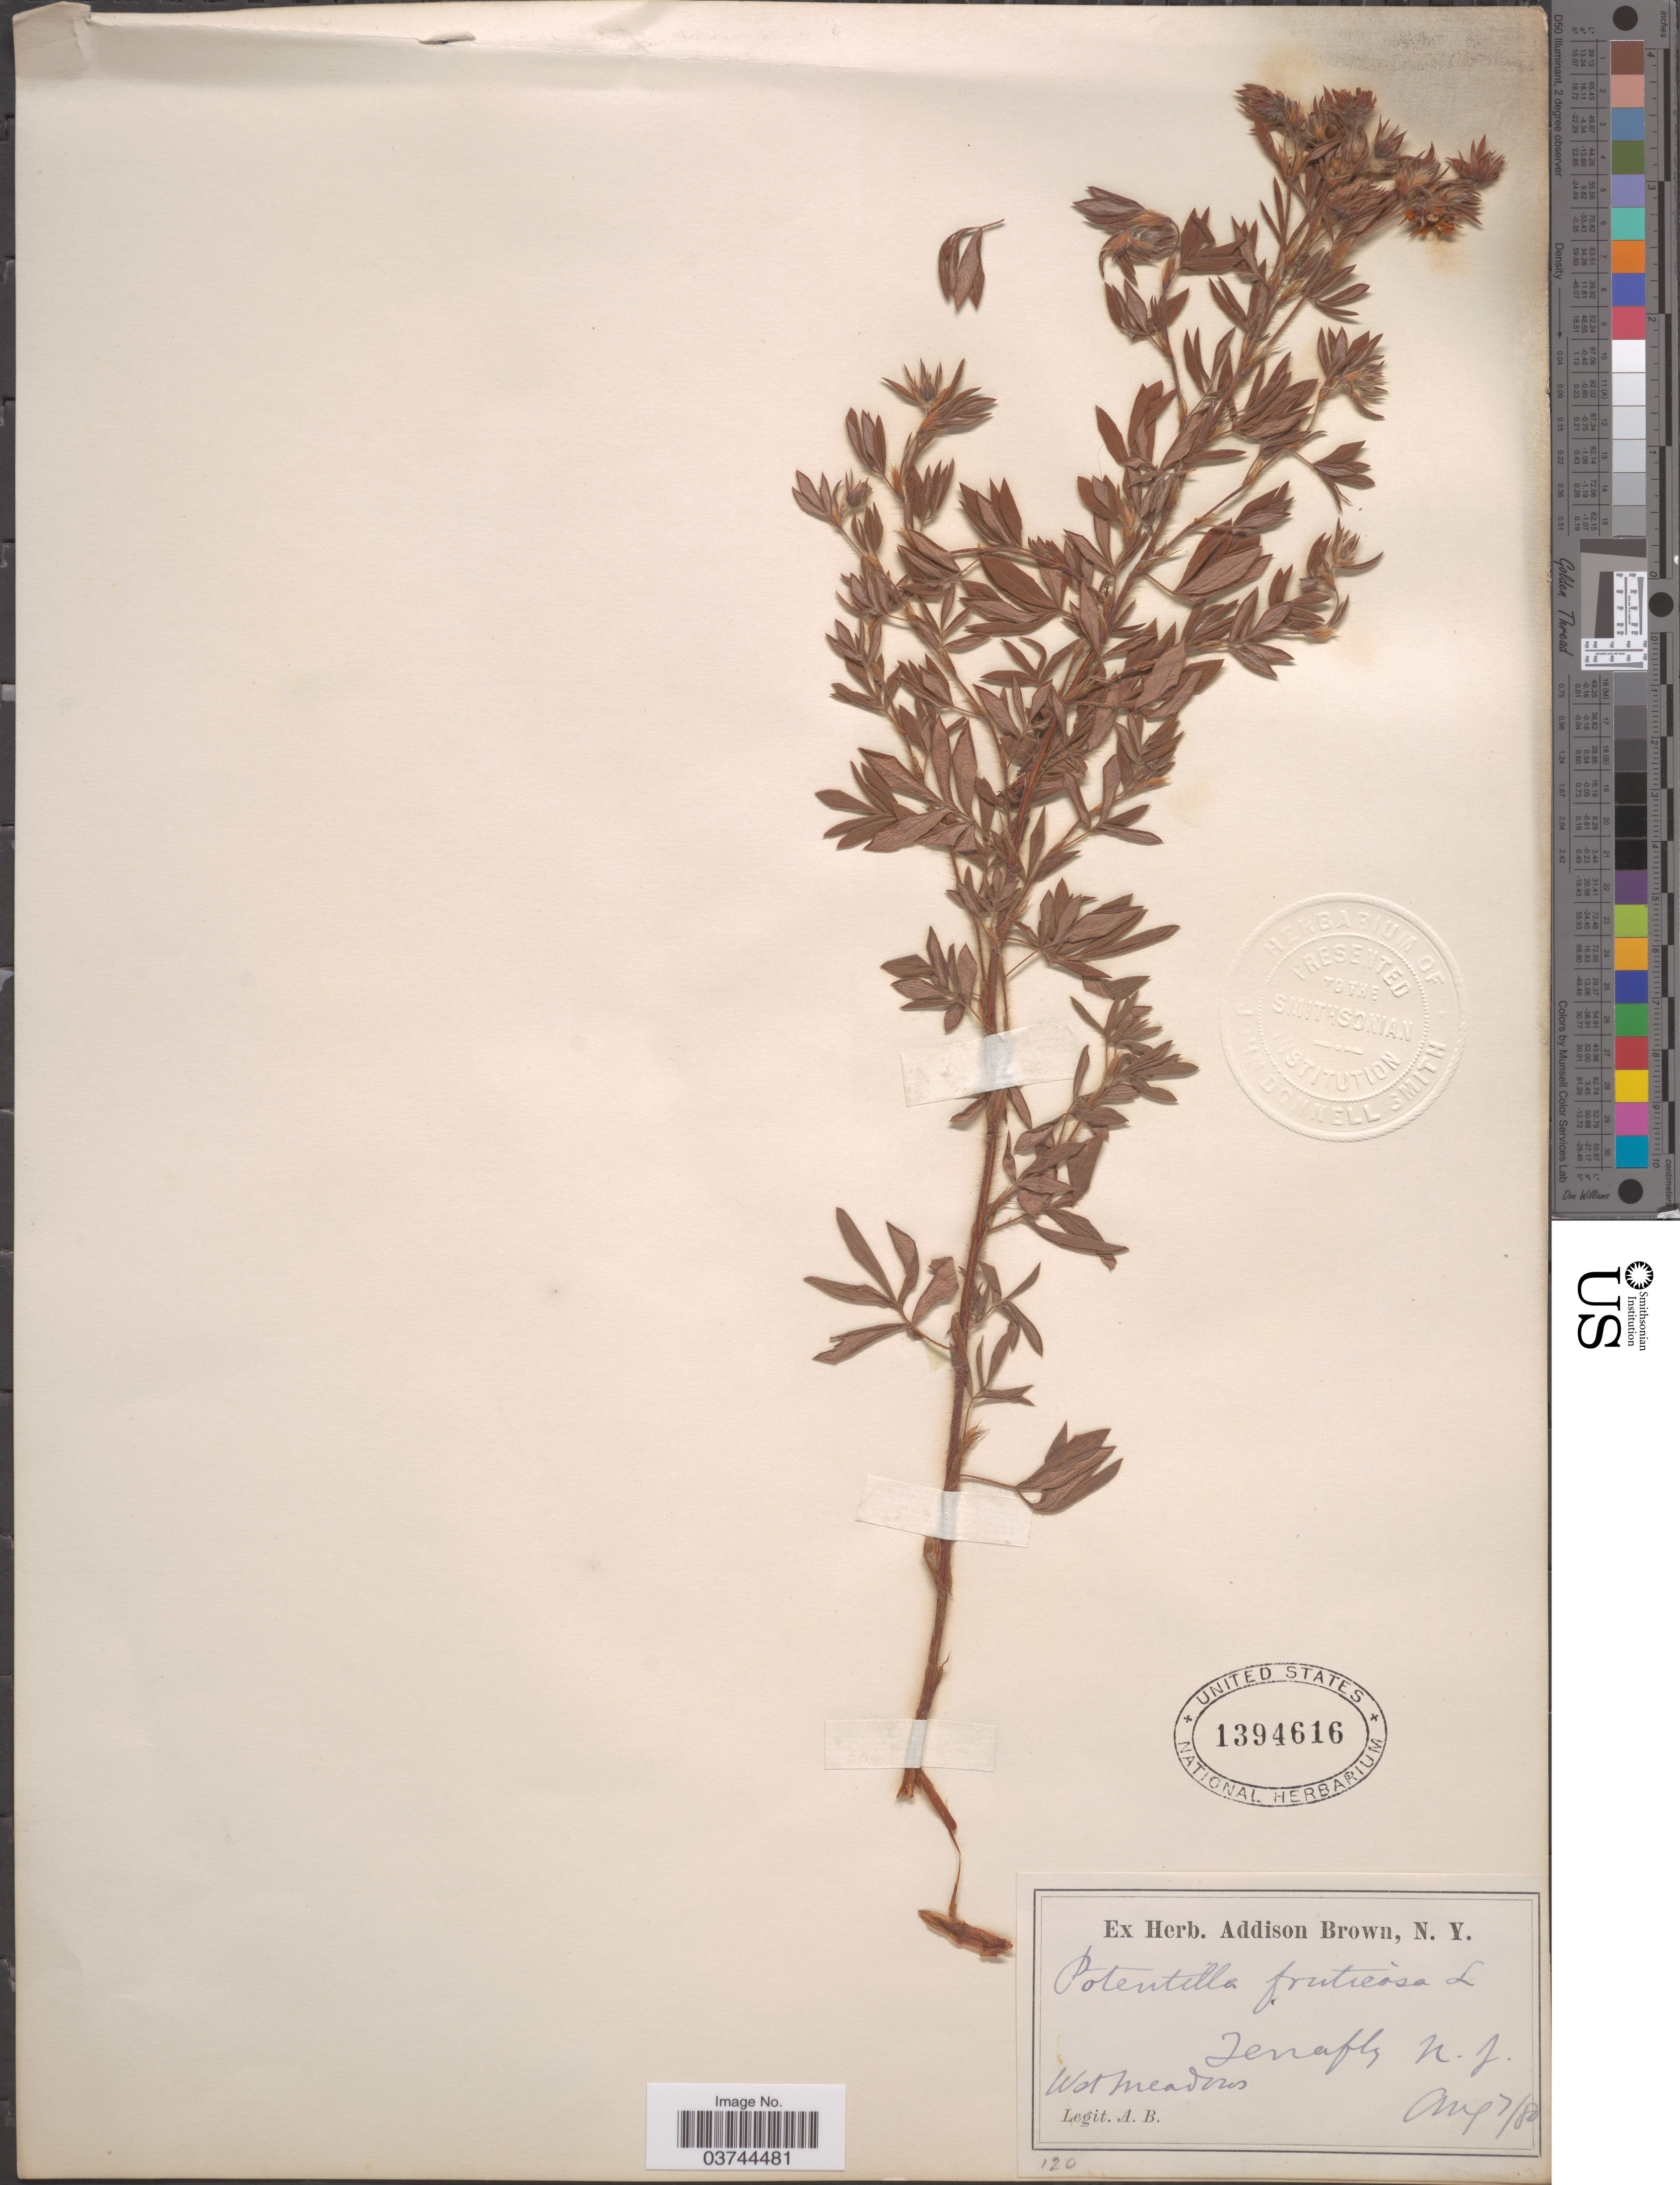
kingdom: Plantae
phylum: Tracheophyta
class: Magnoliopsida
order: Rosales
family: Rosaceae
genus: Dasiphora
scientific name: Dasiphora fruticosa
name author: (L.) Rydb.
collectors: A. Brown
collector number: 120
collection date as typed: Transcribed d/m/y: 7/8/80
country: United States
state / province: New Jersey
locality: Tenafly.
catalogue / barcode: US 1394616